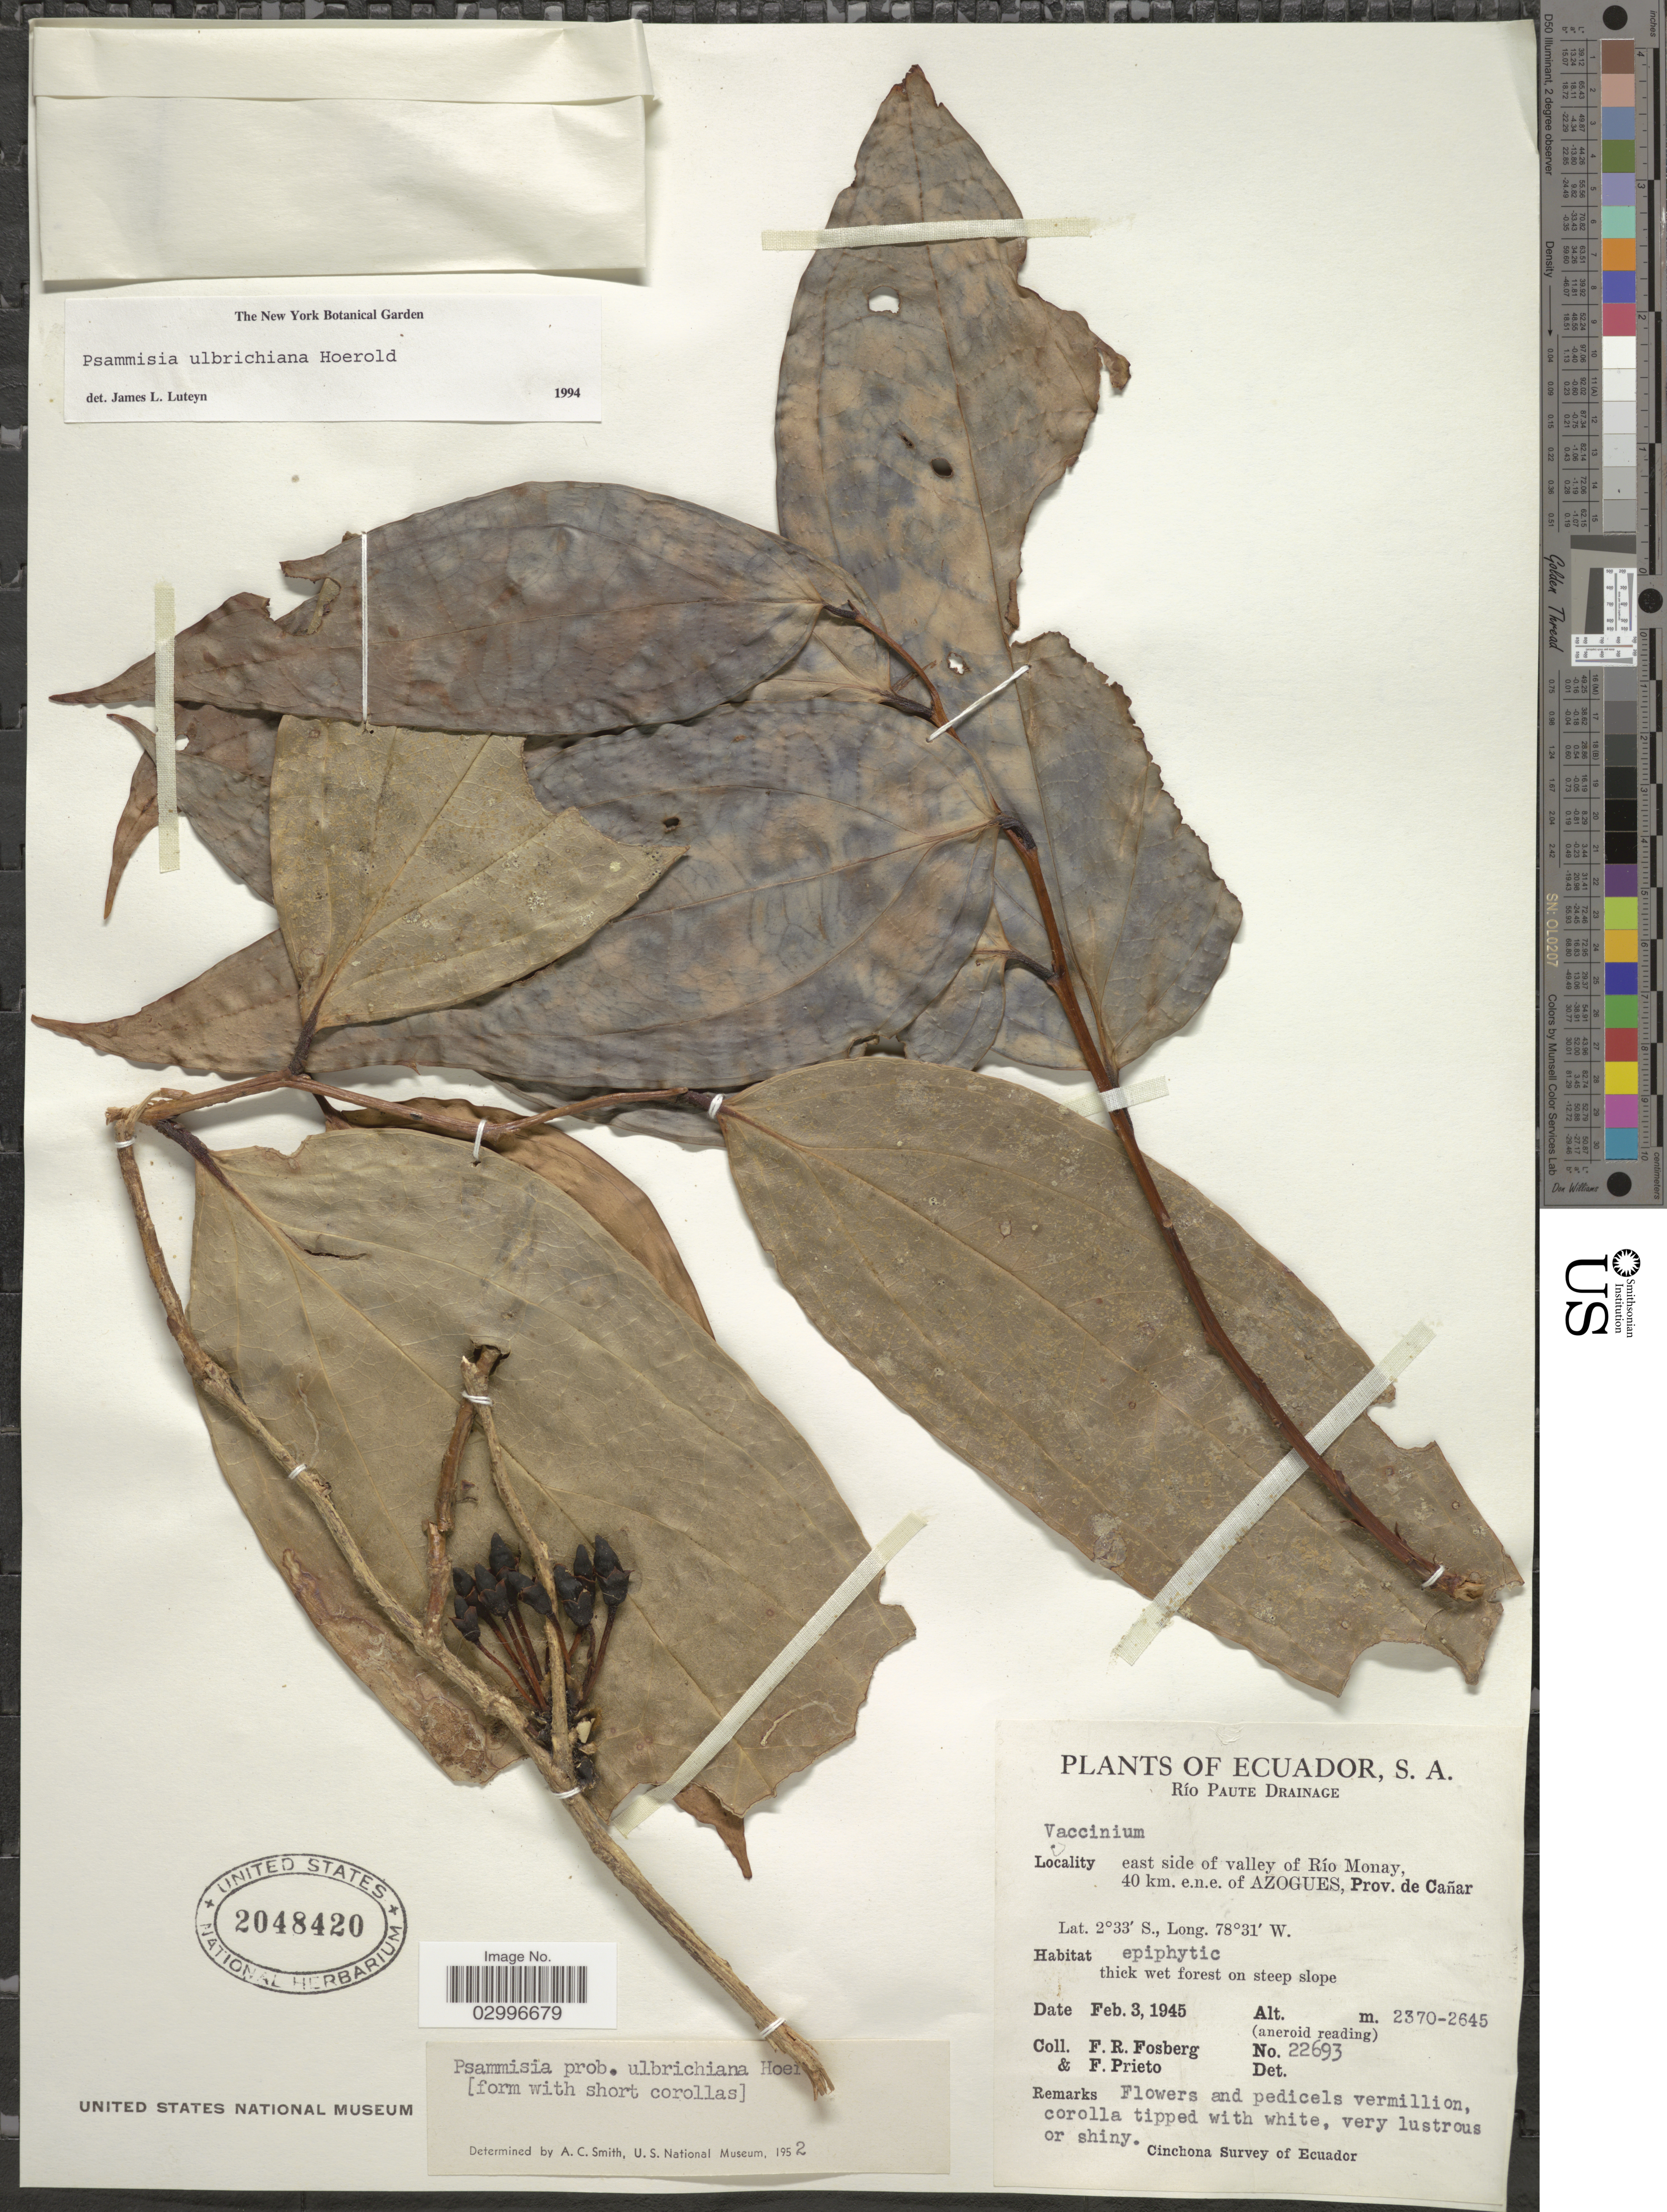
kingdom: Plantae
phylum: Tracheophyta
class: Magnoliopsida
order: Ericales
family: Ericaceae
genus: Psammisia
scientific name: Psammisia ulbrichiana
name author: Hoerold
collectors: F. R. Fosberg & F. Prieto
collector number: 22693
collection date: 1945-02-03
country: Ecuador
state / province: Cañar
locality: Rio Paute Drainage. east side of valley of Río Monay, 40 km. e.n.e. of Azoguez.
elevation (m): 2370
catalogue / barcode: US 2048420